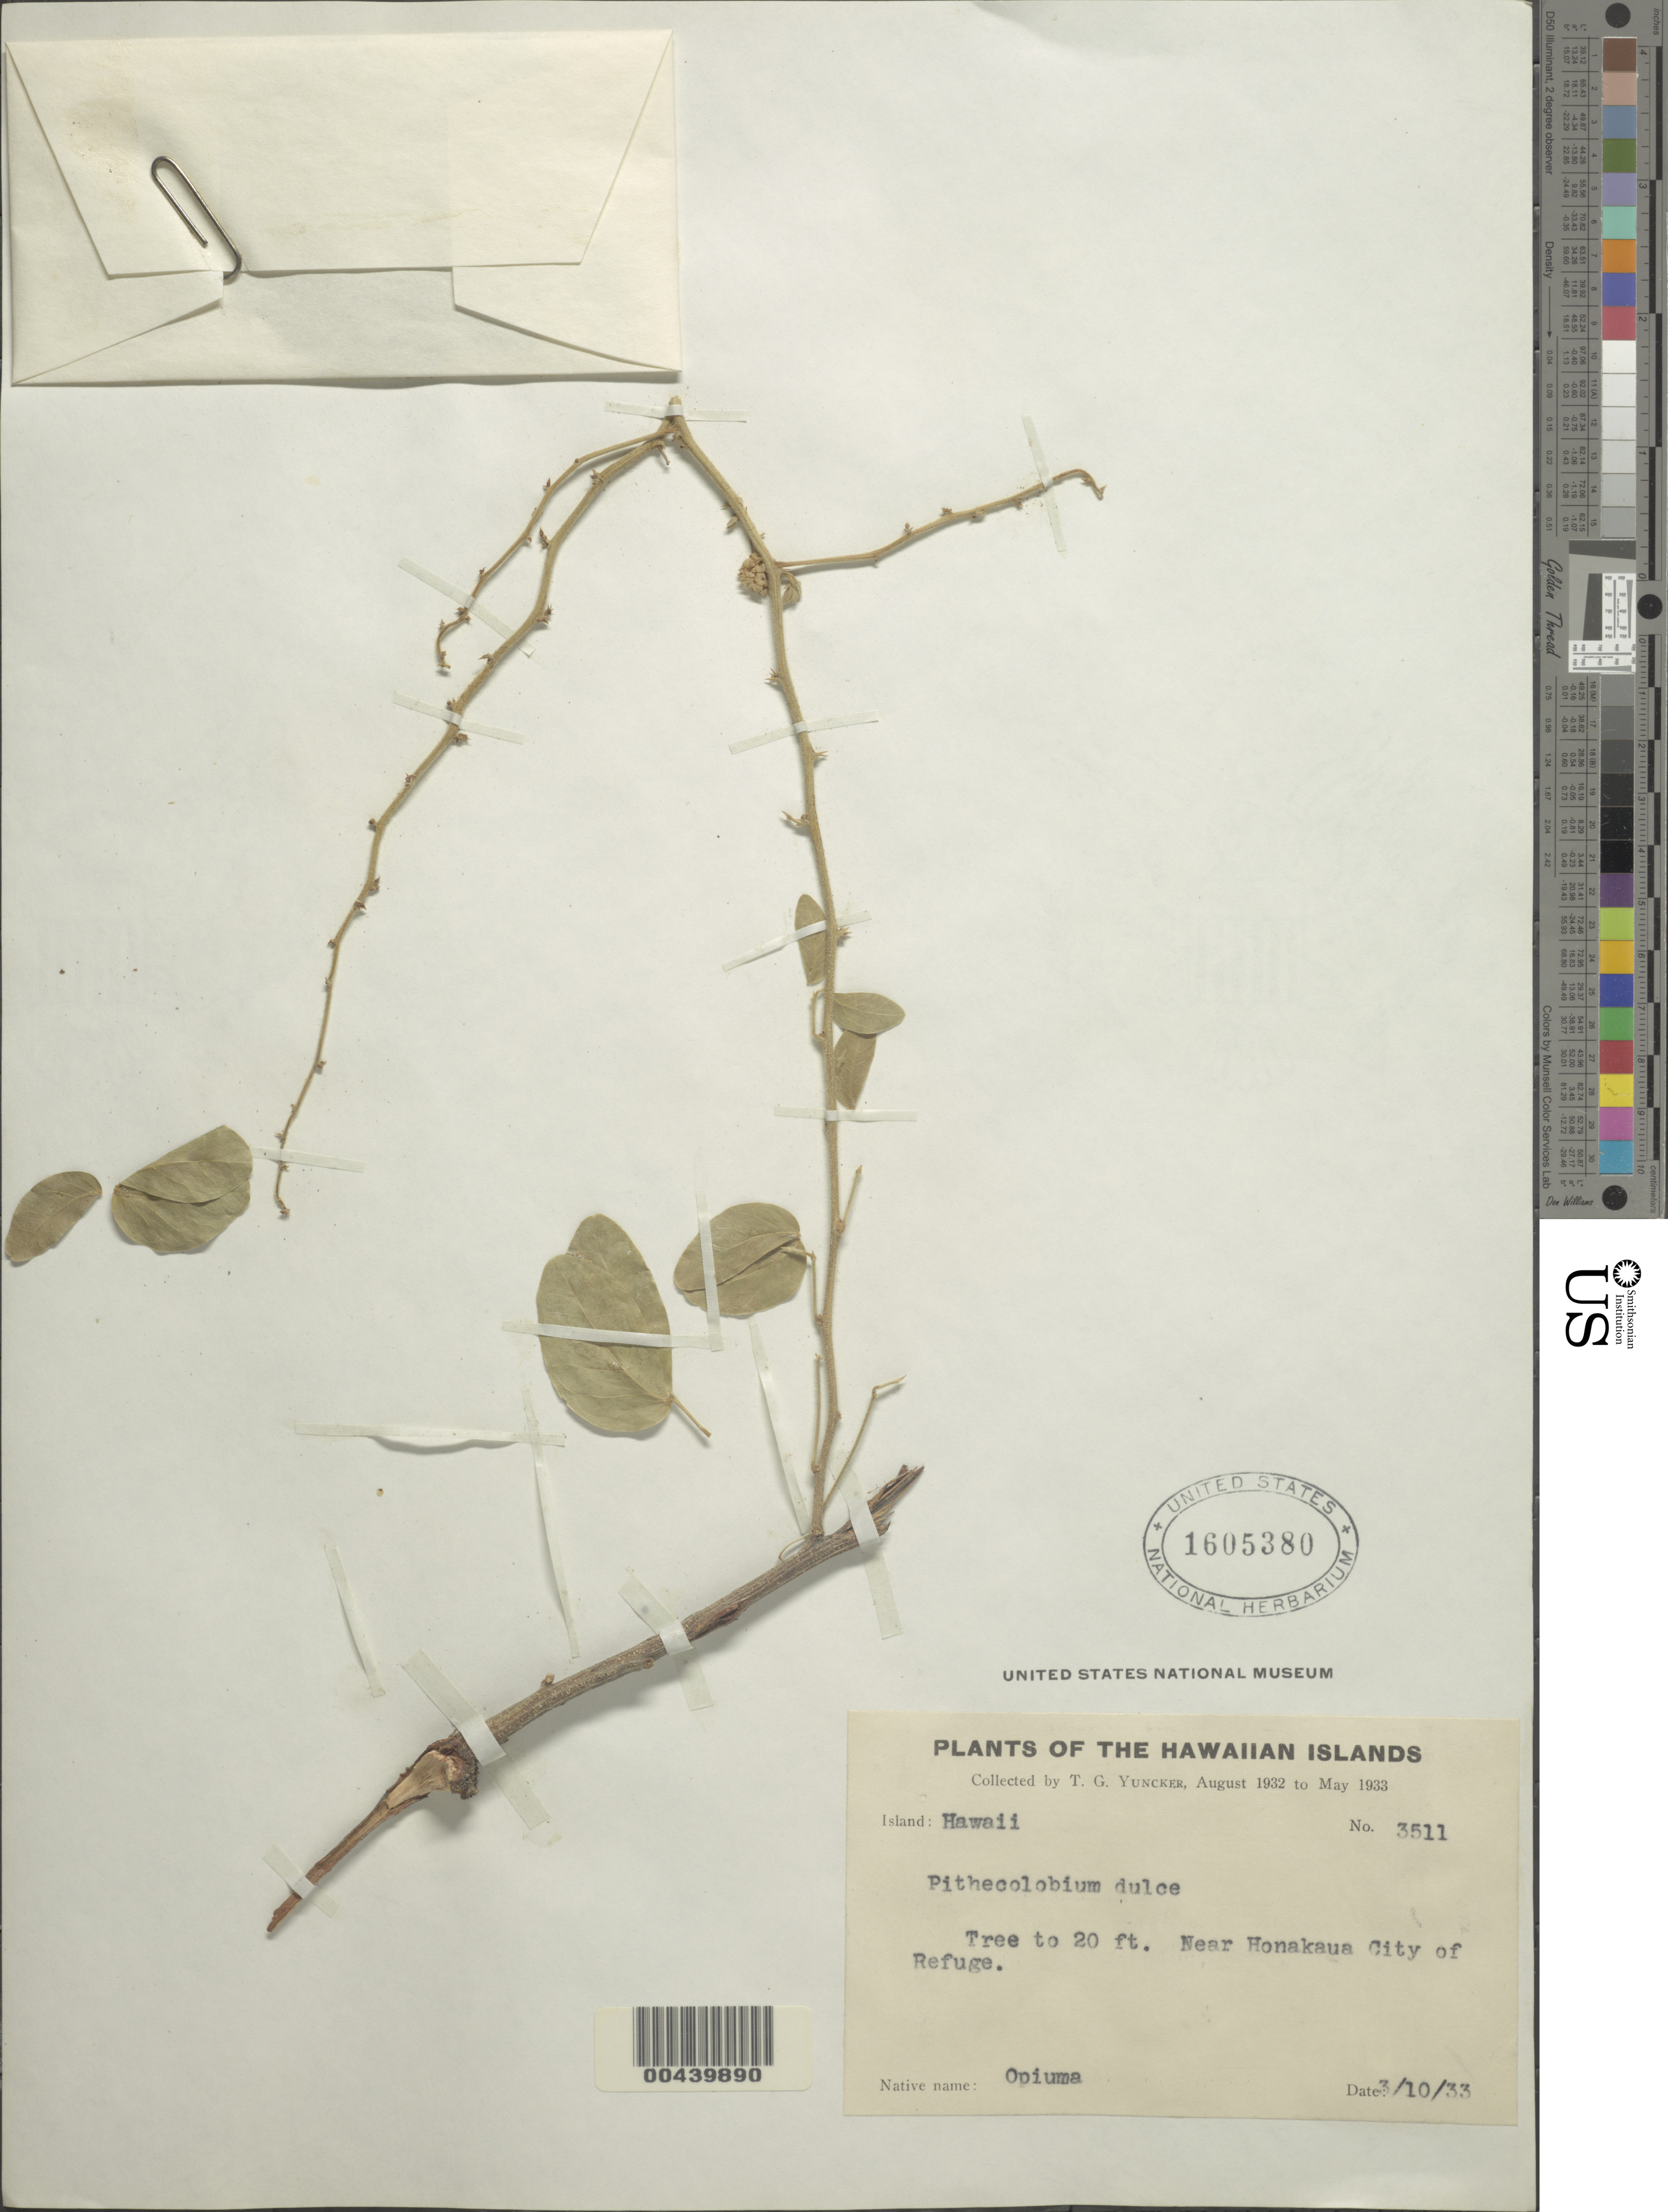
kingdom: Plantae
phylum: Tracheophyta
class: Magnoliopsida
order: Fabales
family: Fabaceae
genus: Pithecellobium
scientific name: Pithecellobium dulce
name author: (Roxb.) Benth.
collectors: T. G. Yuncker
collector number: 3511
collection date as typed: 10 Mar 1933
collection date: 1933-03-10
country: United States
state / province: Hawaii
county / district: Hawaii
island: Hawaii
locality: Near Honakaua City of Refuge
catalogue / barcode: US 1605380